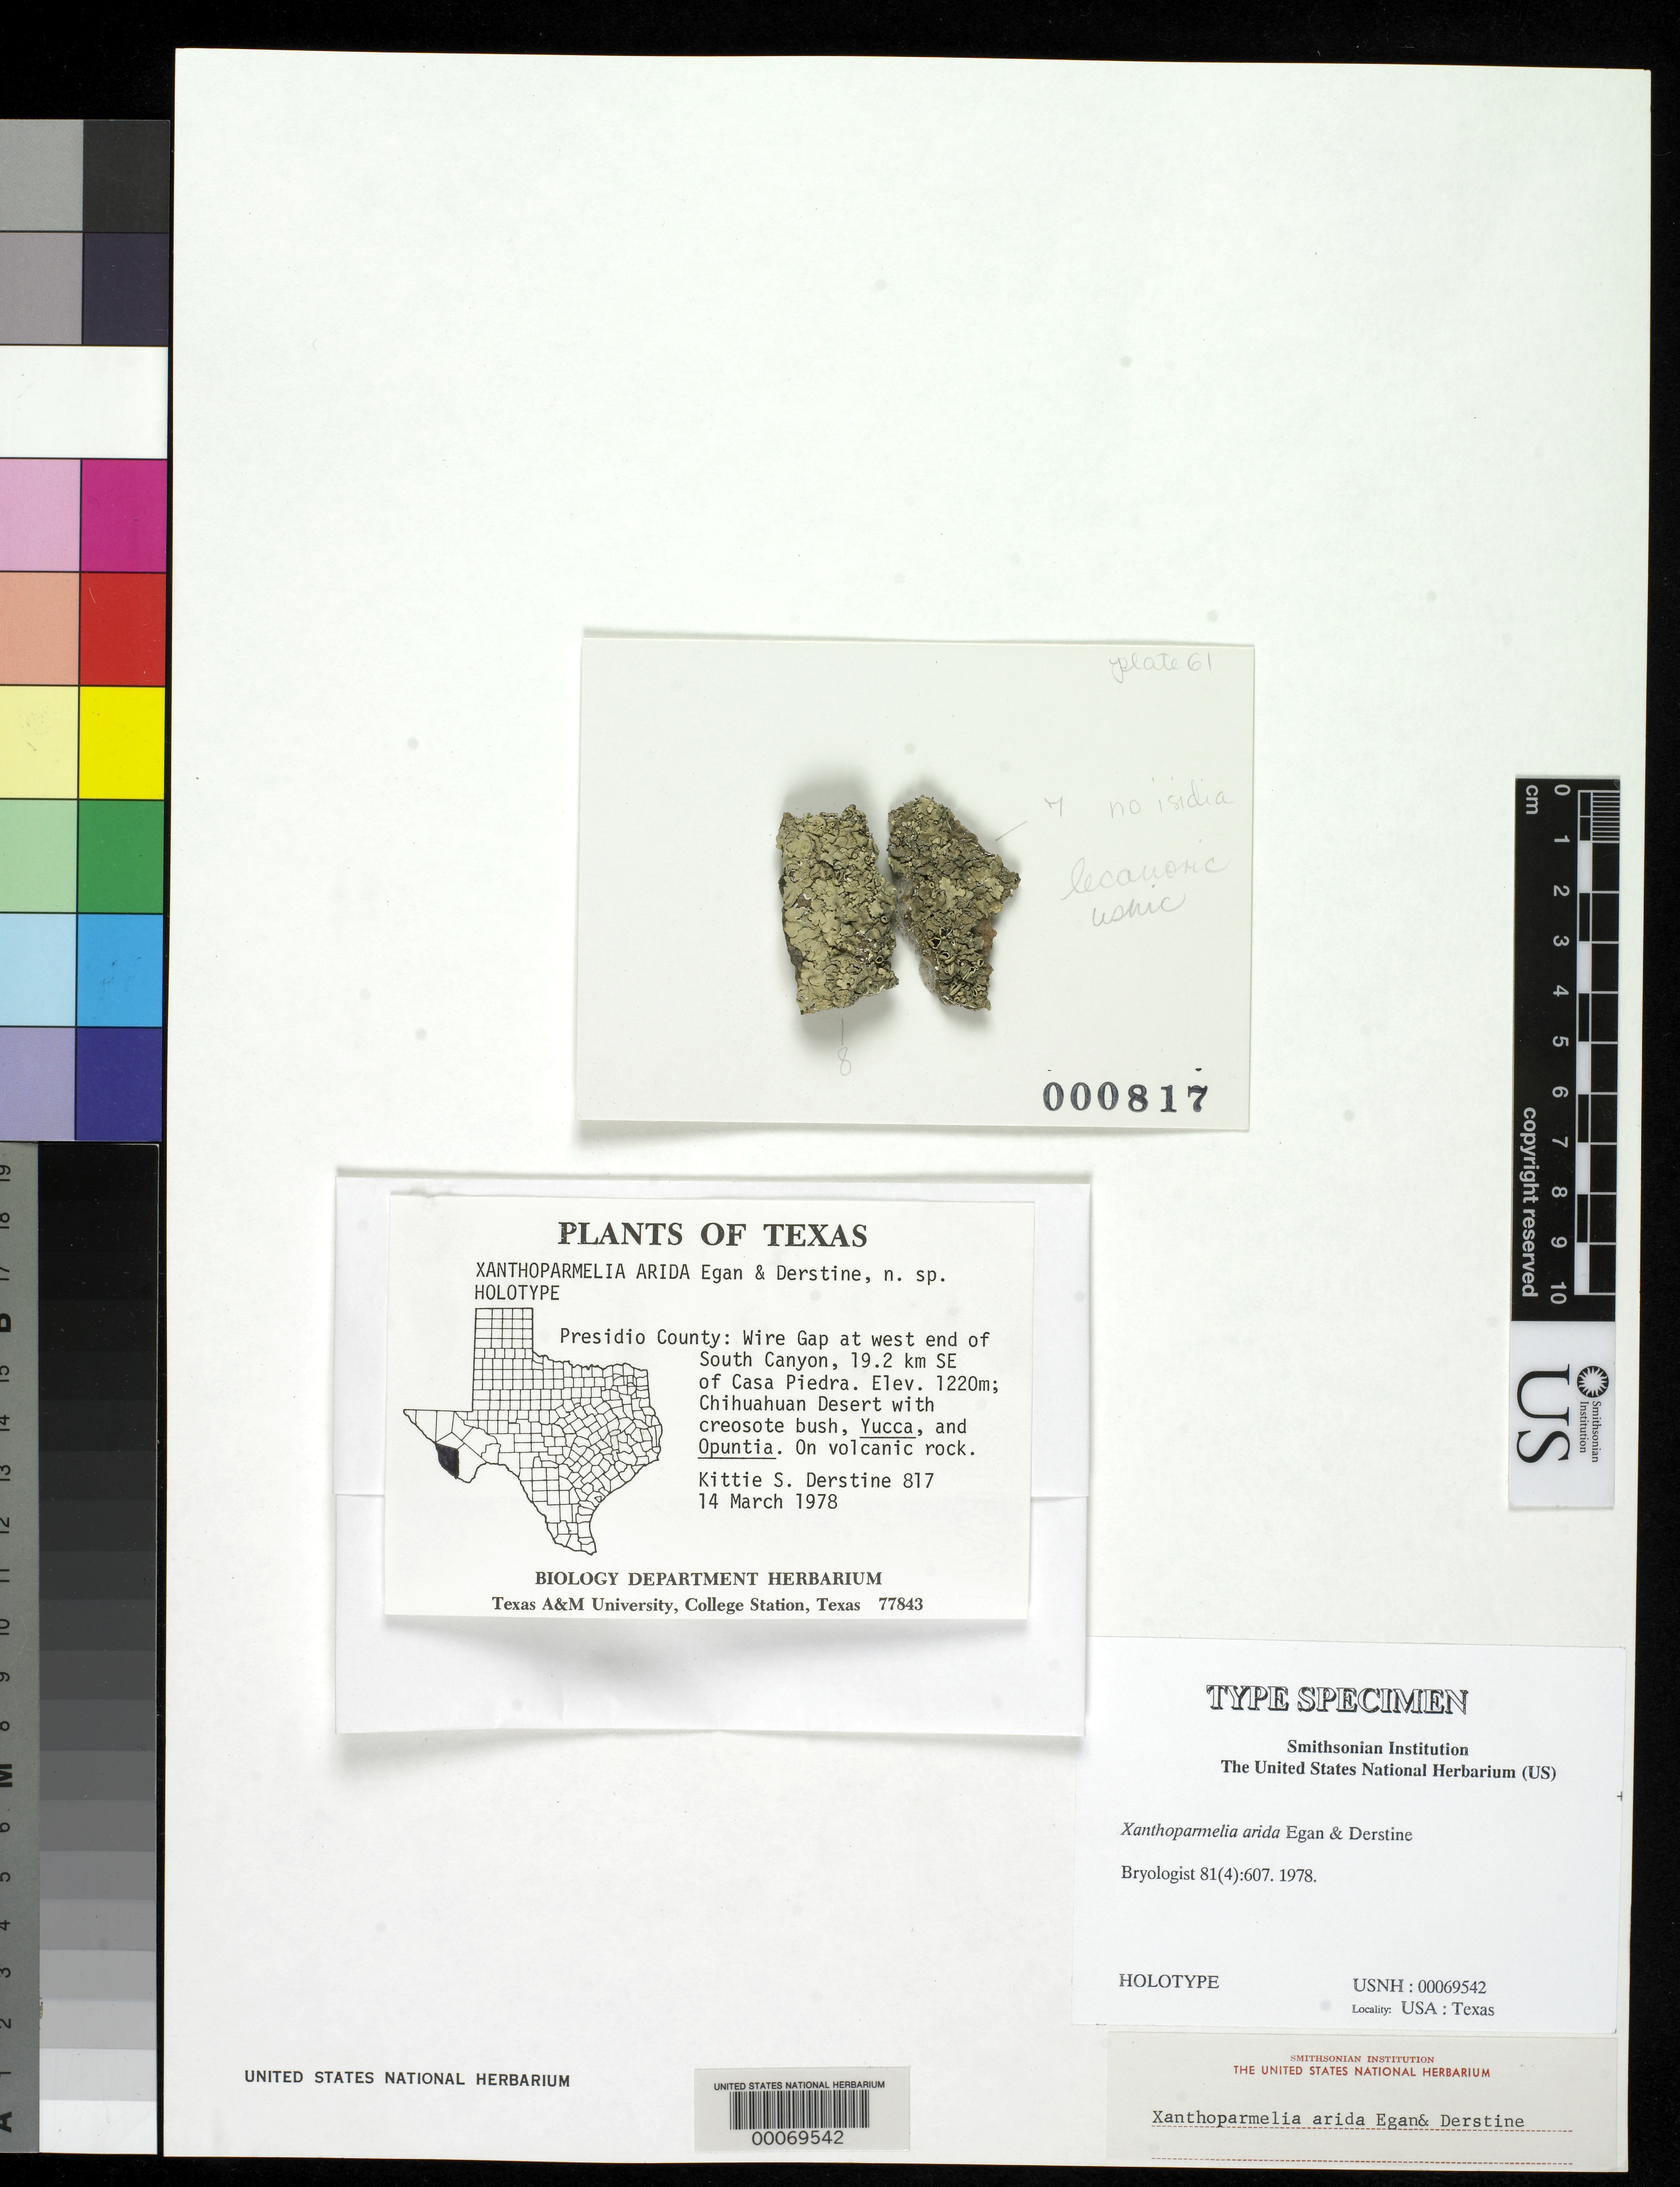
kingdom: Fungi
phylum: Ascomycota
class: Lecanoromycetes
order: Lecanorales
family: Parmeliaceae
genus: Xanthoparmelia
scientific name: Xanthoparmelia arida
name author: Egan & Derstine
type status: Holotype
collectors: K. Derstine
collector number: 817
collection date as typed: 14 Mar 1978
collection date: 1978-03-14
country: United States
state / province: Texas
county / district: Presidio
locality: Wire Gap at W end of South Canyon, 19.2 km SE of Casa Piedra.